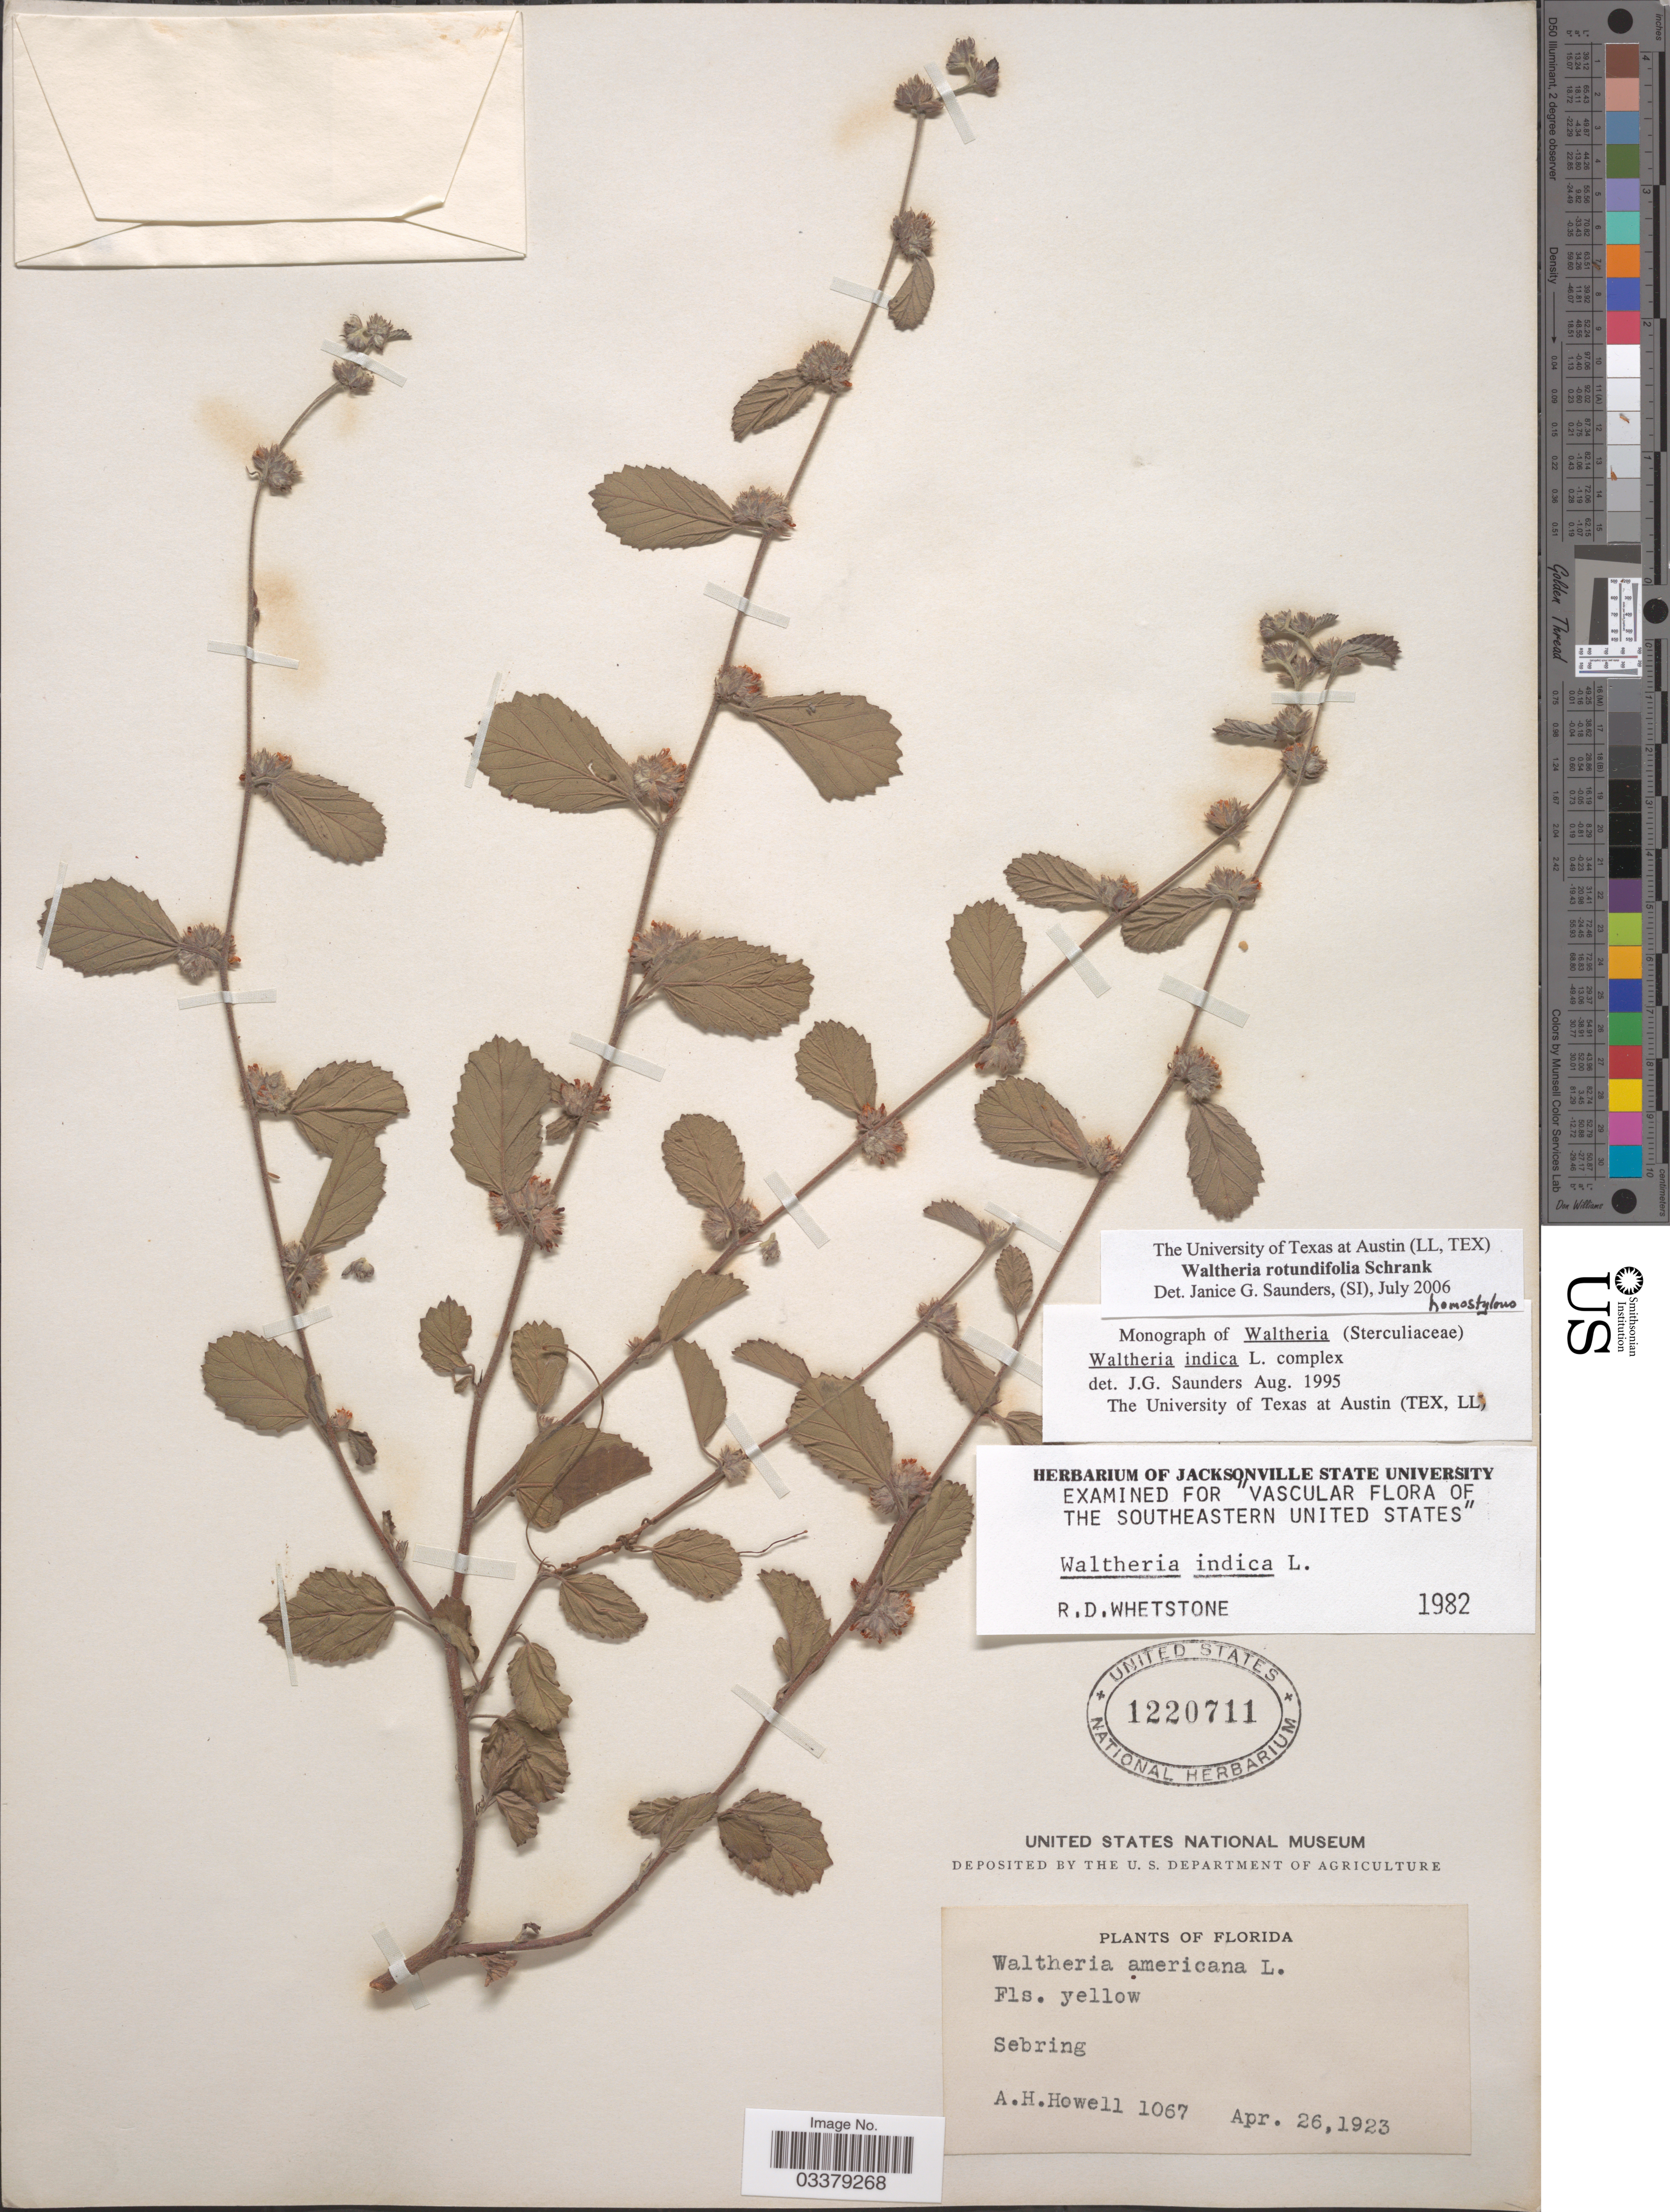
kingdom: Plantae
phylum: Tracheophyta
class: Magnoliopsida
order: Malvales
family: Malvaceae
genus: Waltheria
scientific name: Waltheria rotundifolia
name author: Schrank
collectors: A. Howell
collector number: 1067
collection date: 1923-04-26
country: United States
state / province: Florida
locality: Sebring.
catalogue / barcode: US 1220711